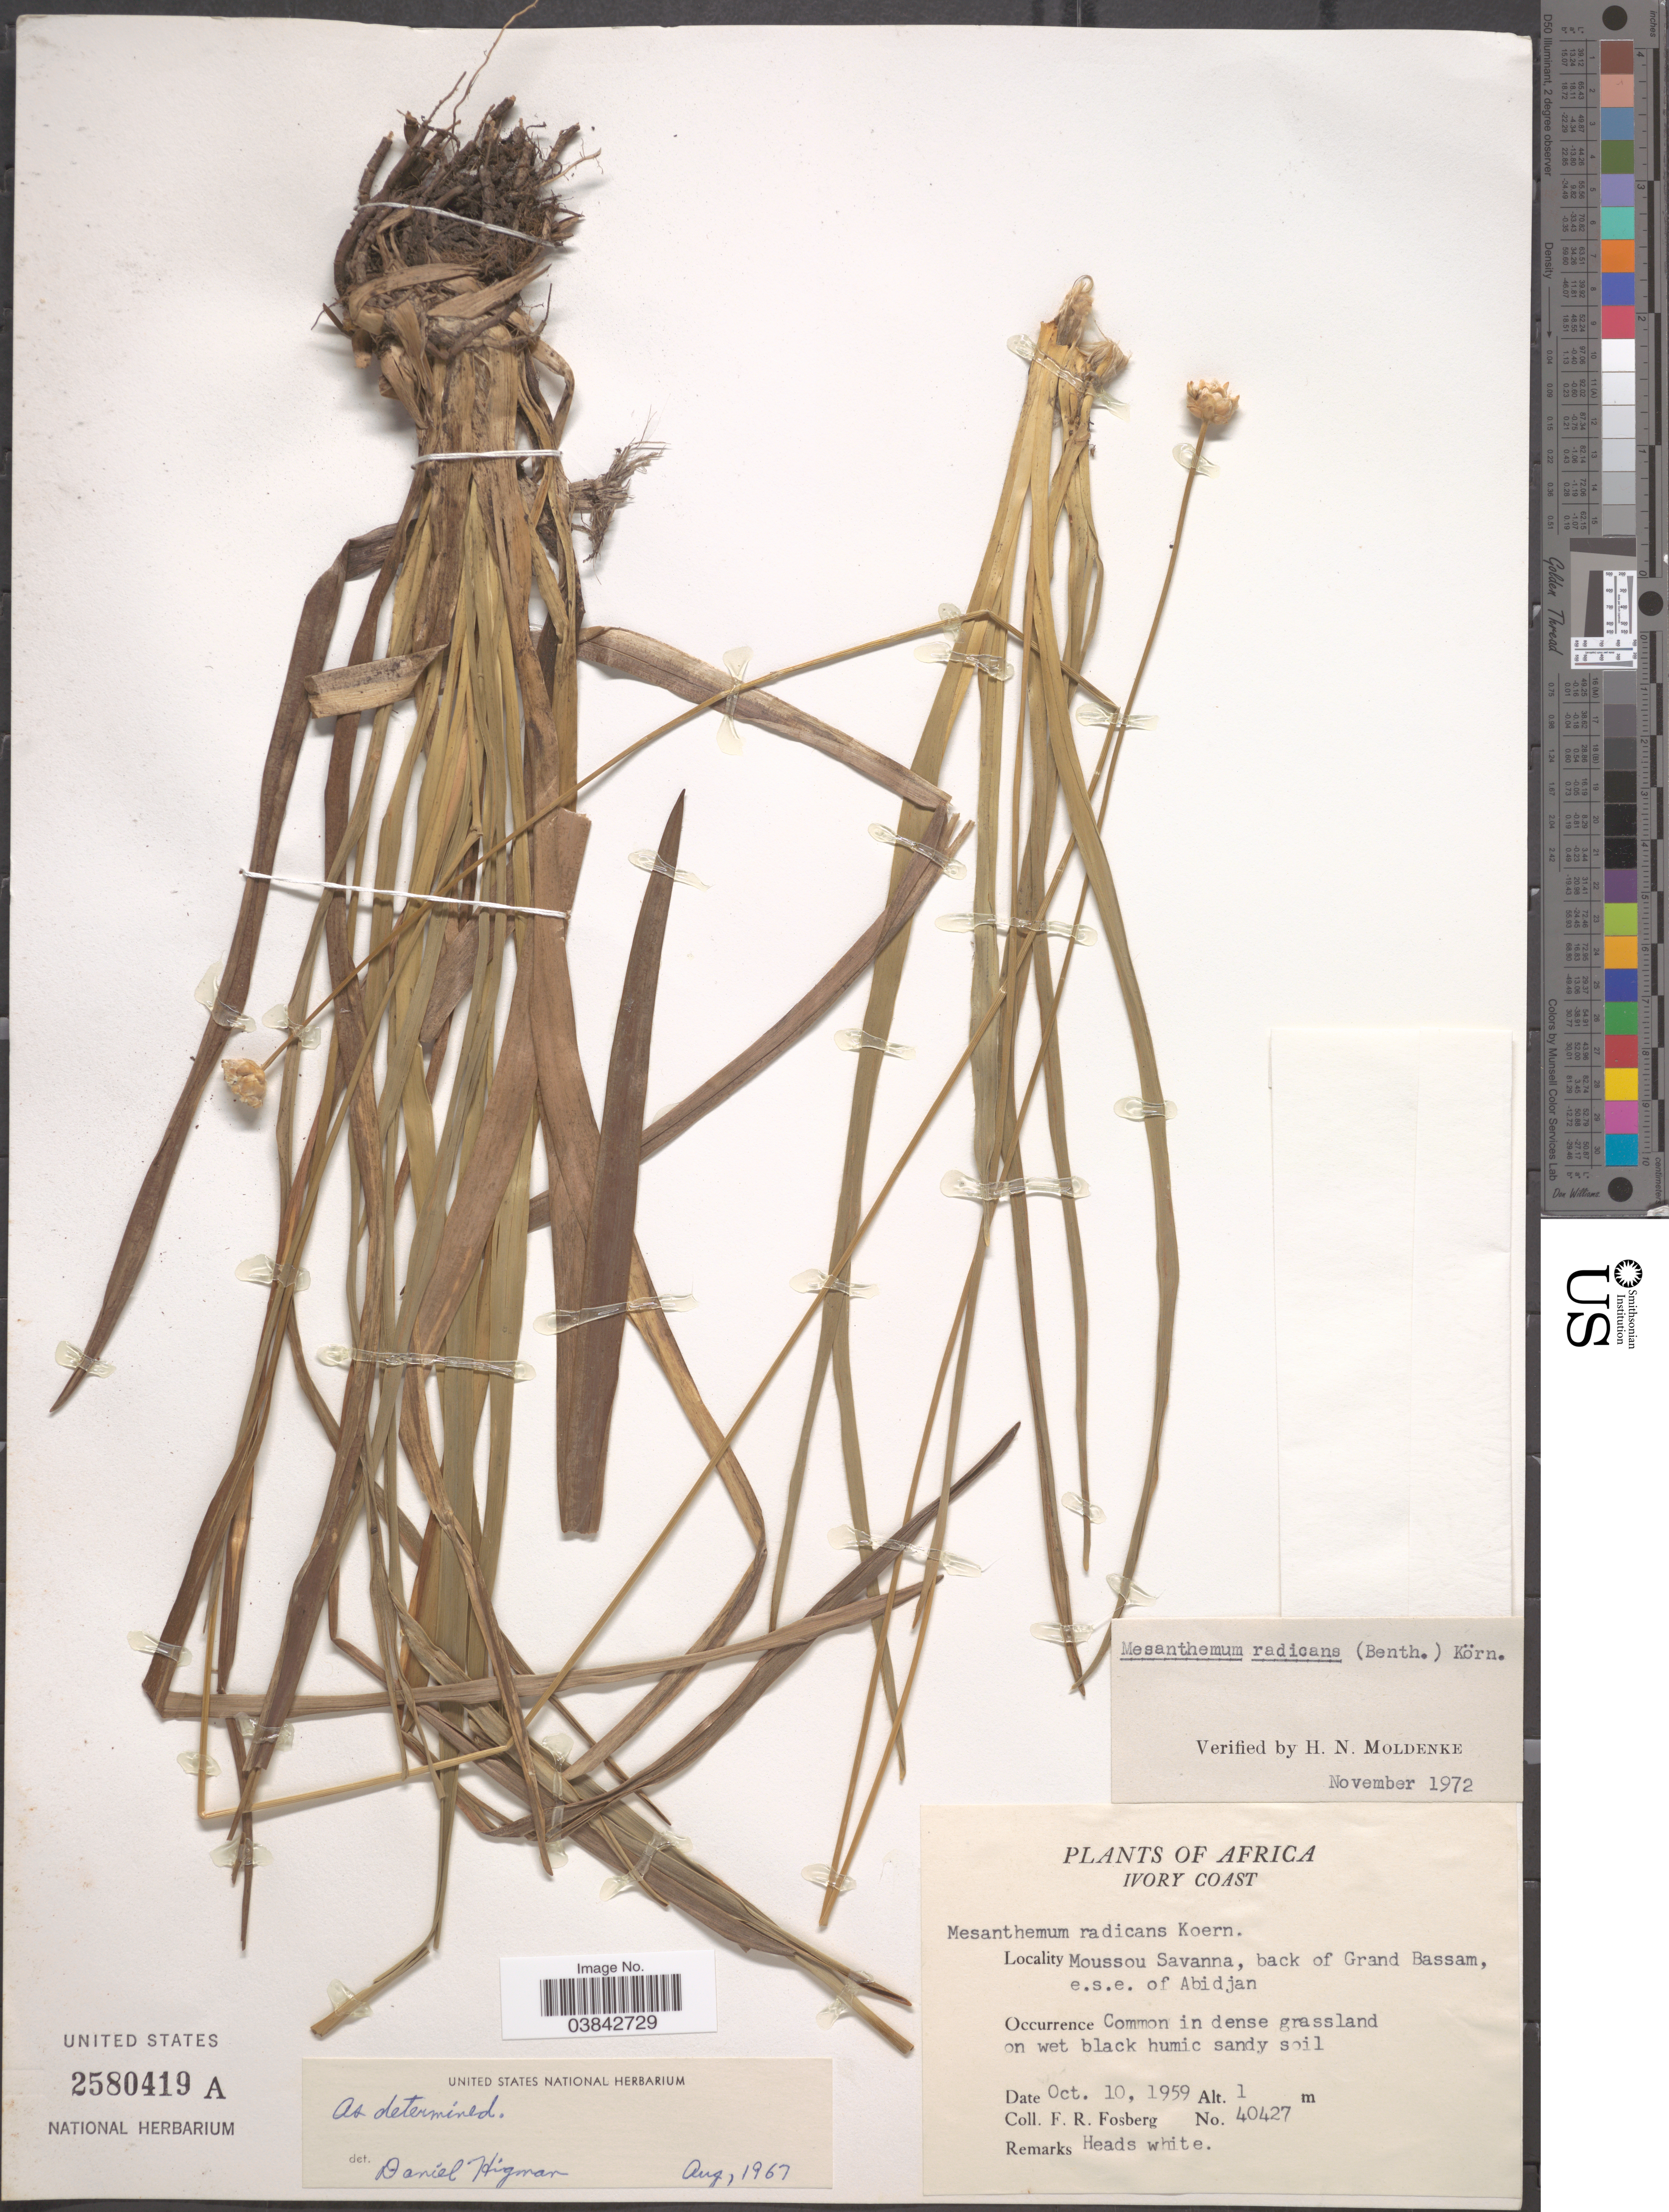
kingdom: Plantae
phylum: Tracheophyta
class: Liliopsida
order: Poales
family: Eriocaulaceae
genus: Mesanthemum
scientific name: Mesanthemum radicans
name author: (Benth.) Körn.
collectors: F. R. Fosberg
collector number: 40427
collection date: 1959-10-10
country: Ivory Coast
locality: Moussou Savanna, back of Grand Bassam, e.s.e. of Abidjan.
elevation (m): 1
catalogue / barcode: US 2580419A